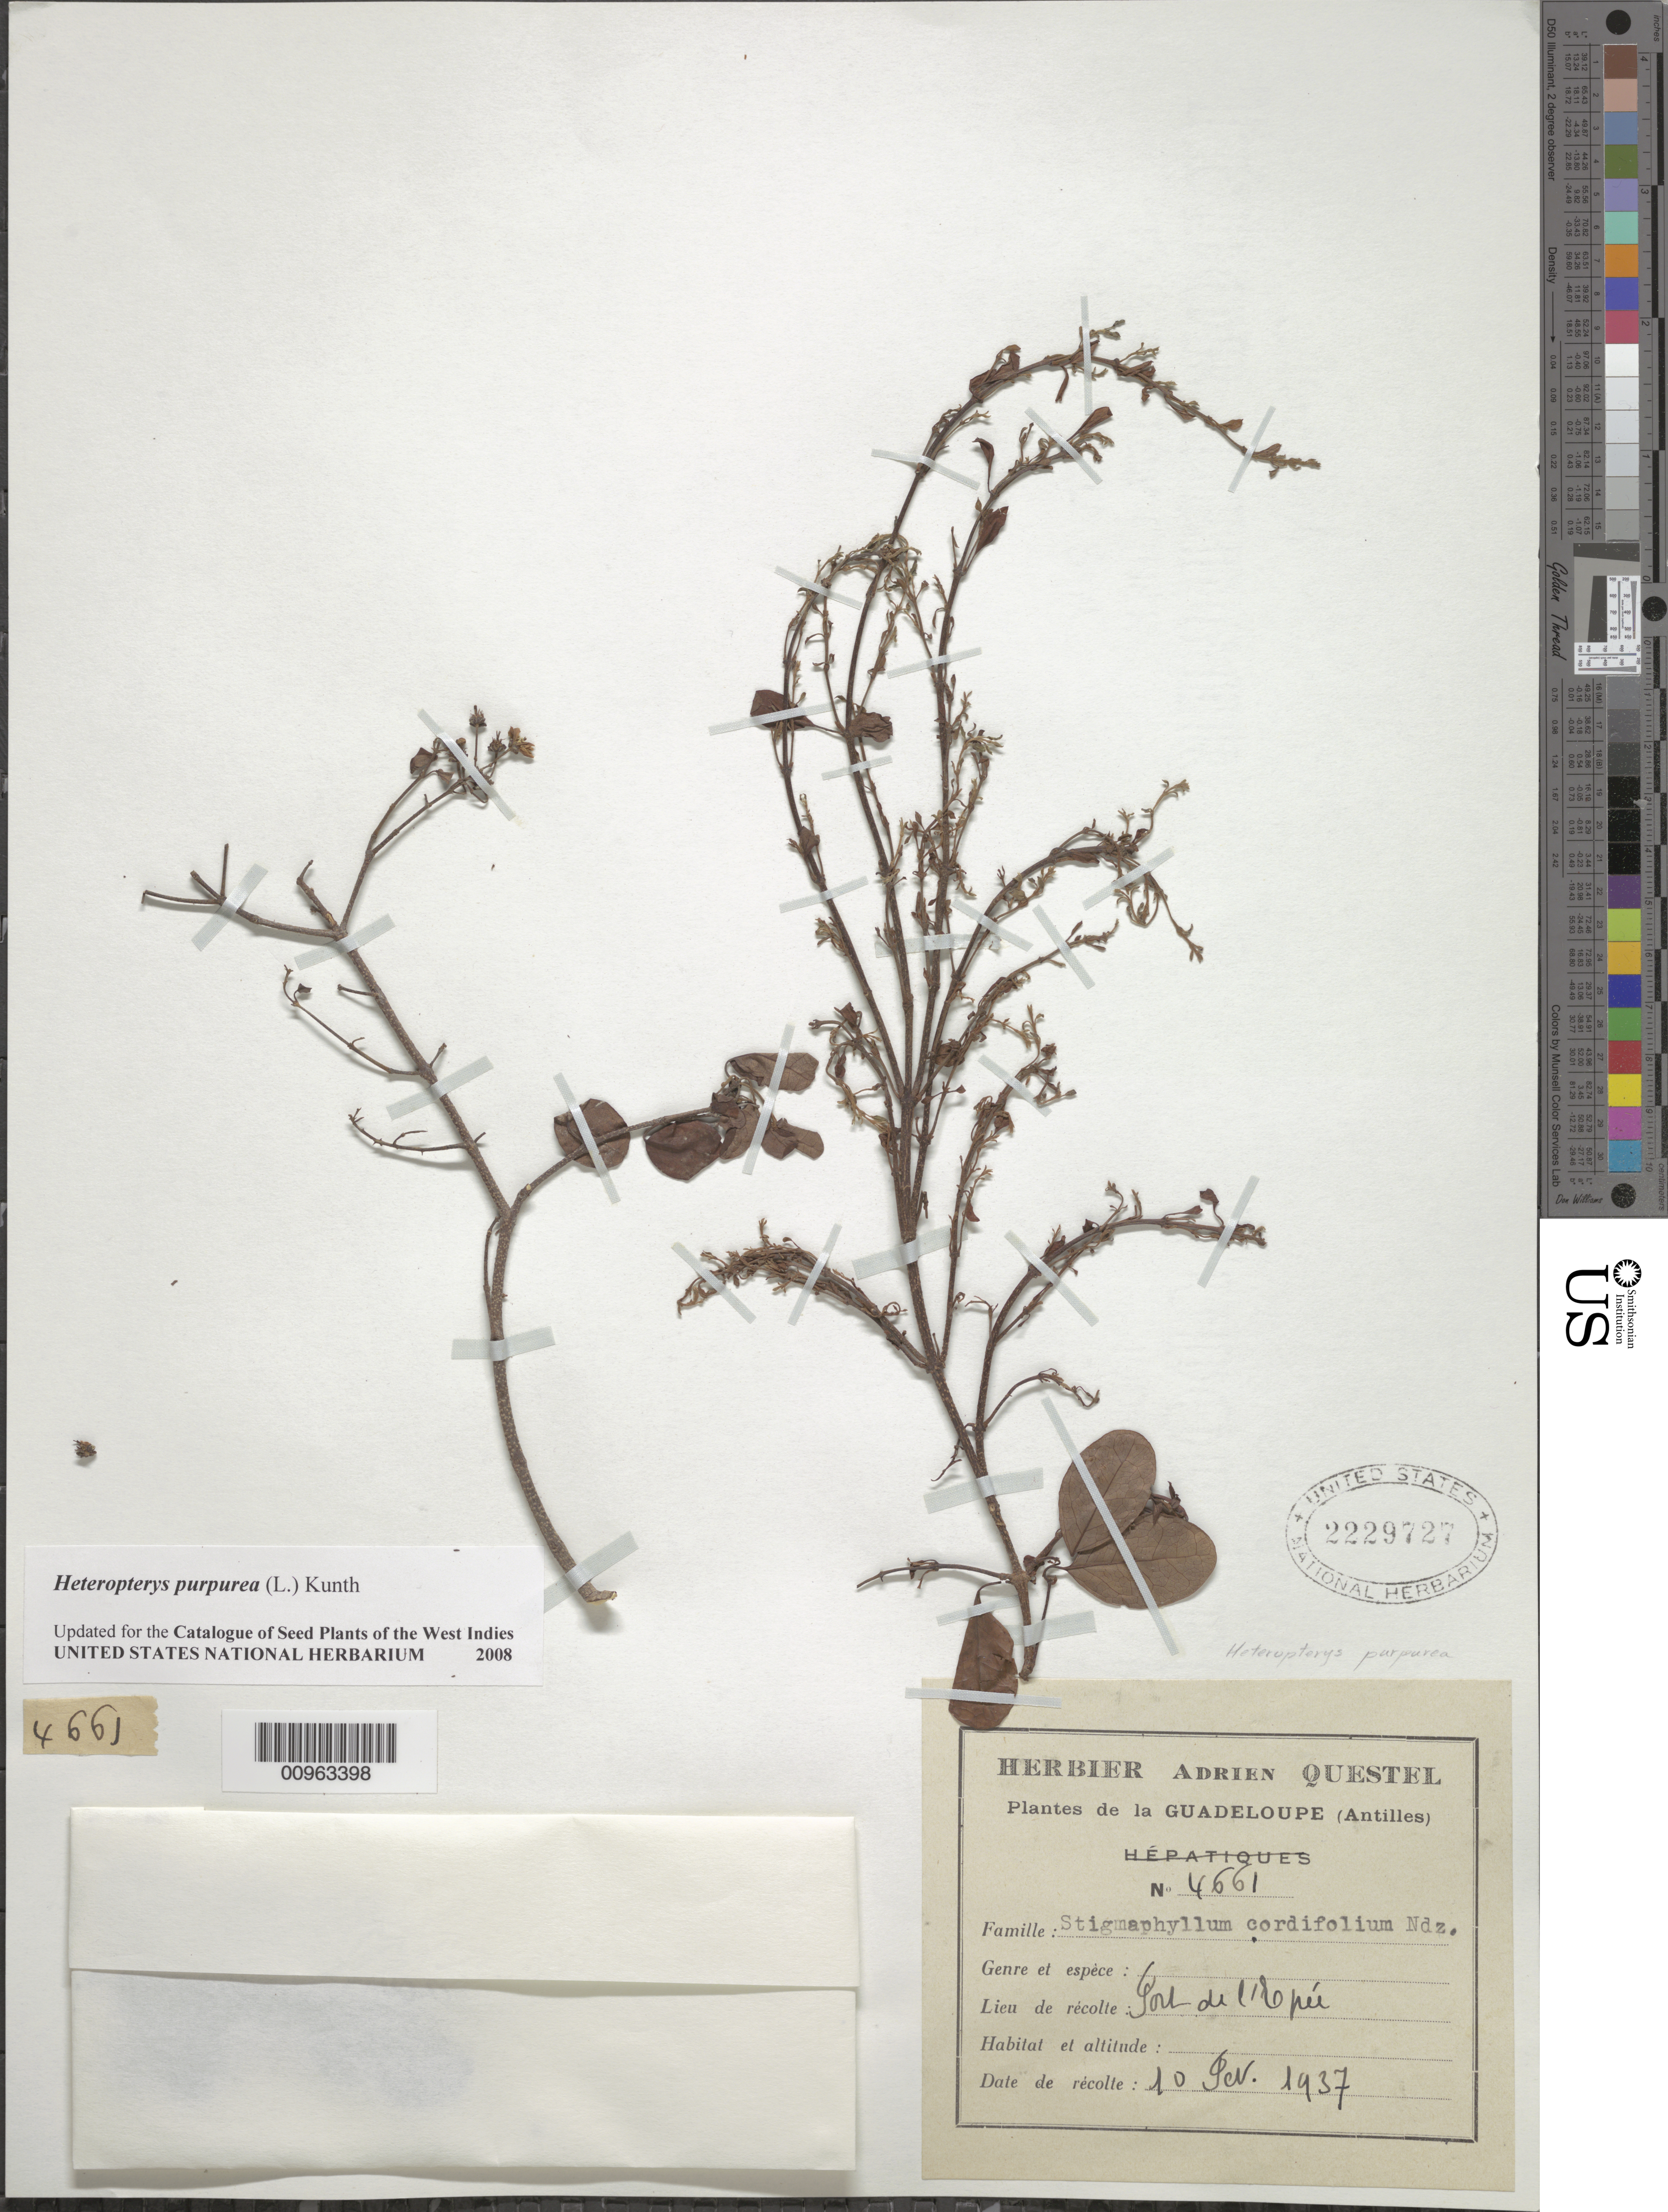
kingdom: Plantae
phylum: Tracheophyta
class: Magnoliopsida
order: Malpighiales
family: Malpighiaceae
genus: Heteropterys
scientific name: Heteropterys purpurea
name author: (L.) Kunth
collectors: A. Questel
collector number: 4661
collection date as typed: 10 Feb 1937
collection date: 1937-02-10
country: Guadeloupe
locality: Fort de l'Epreé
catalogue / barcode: US 2229727